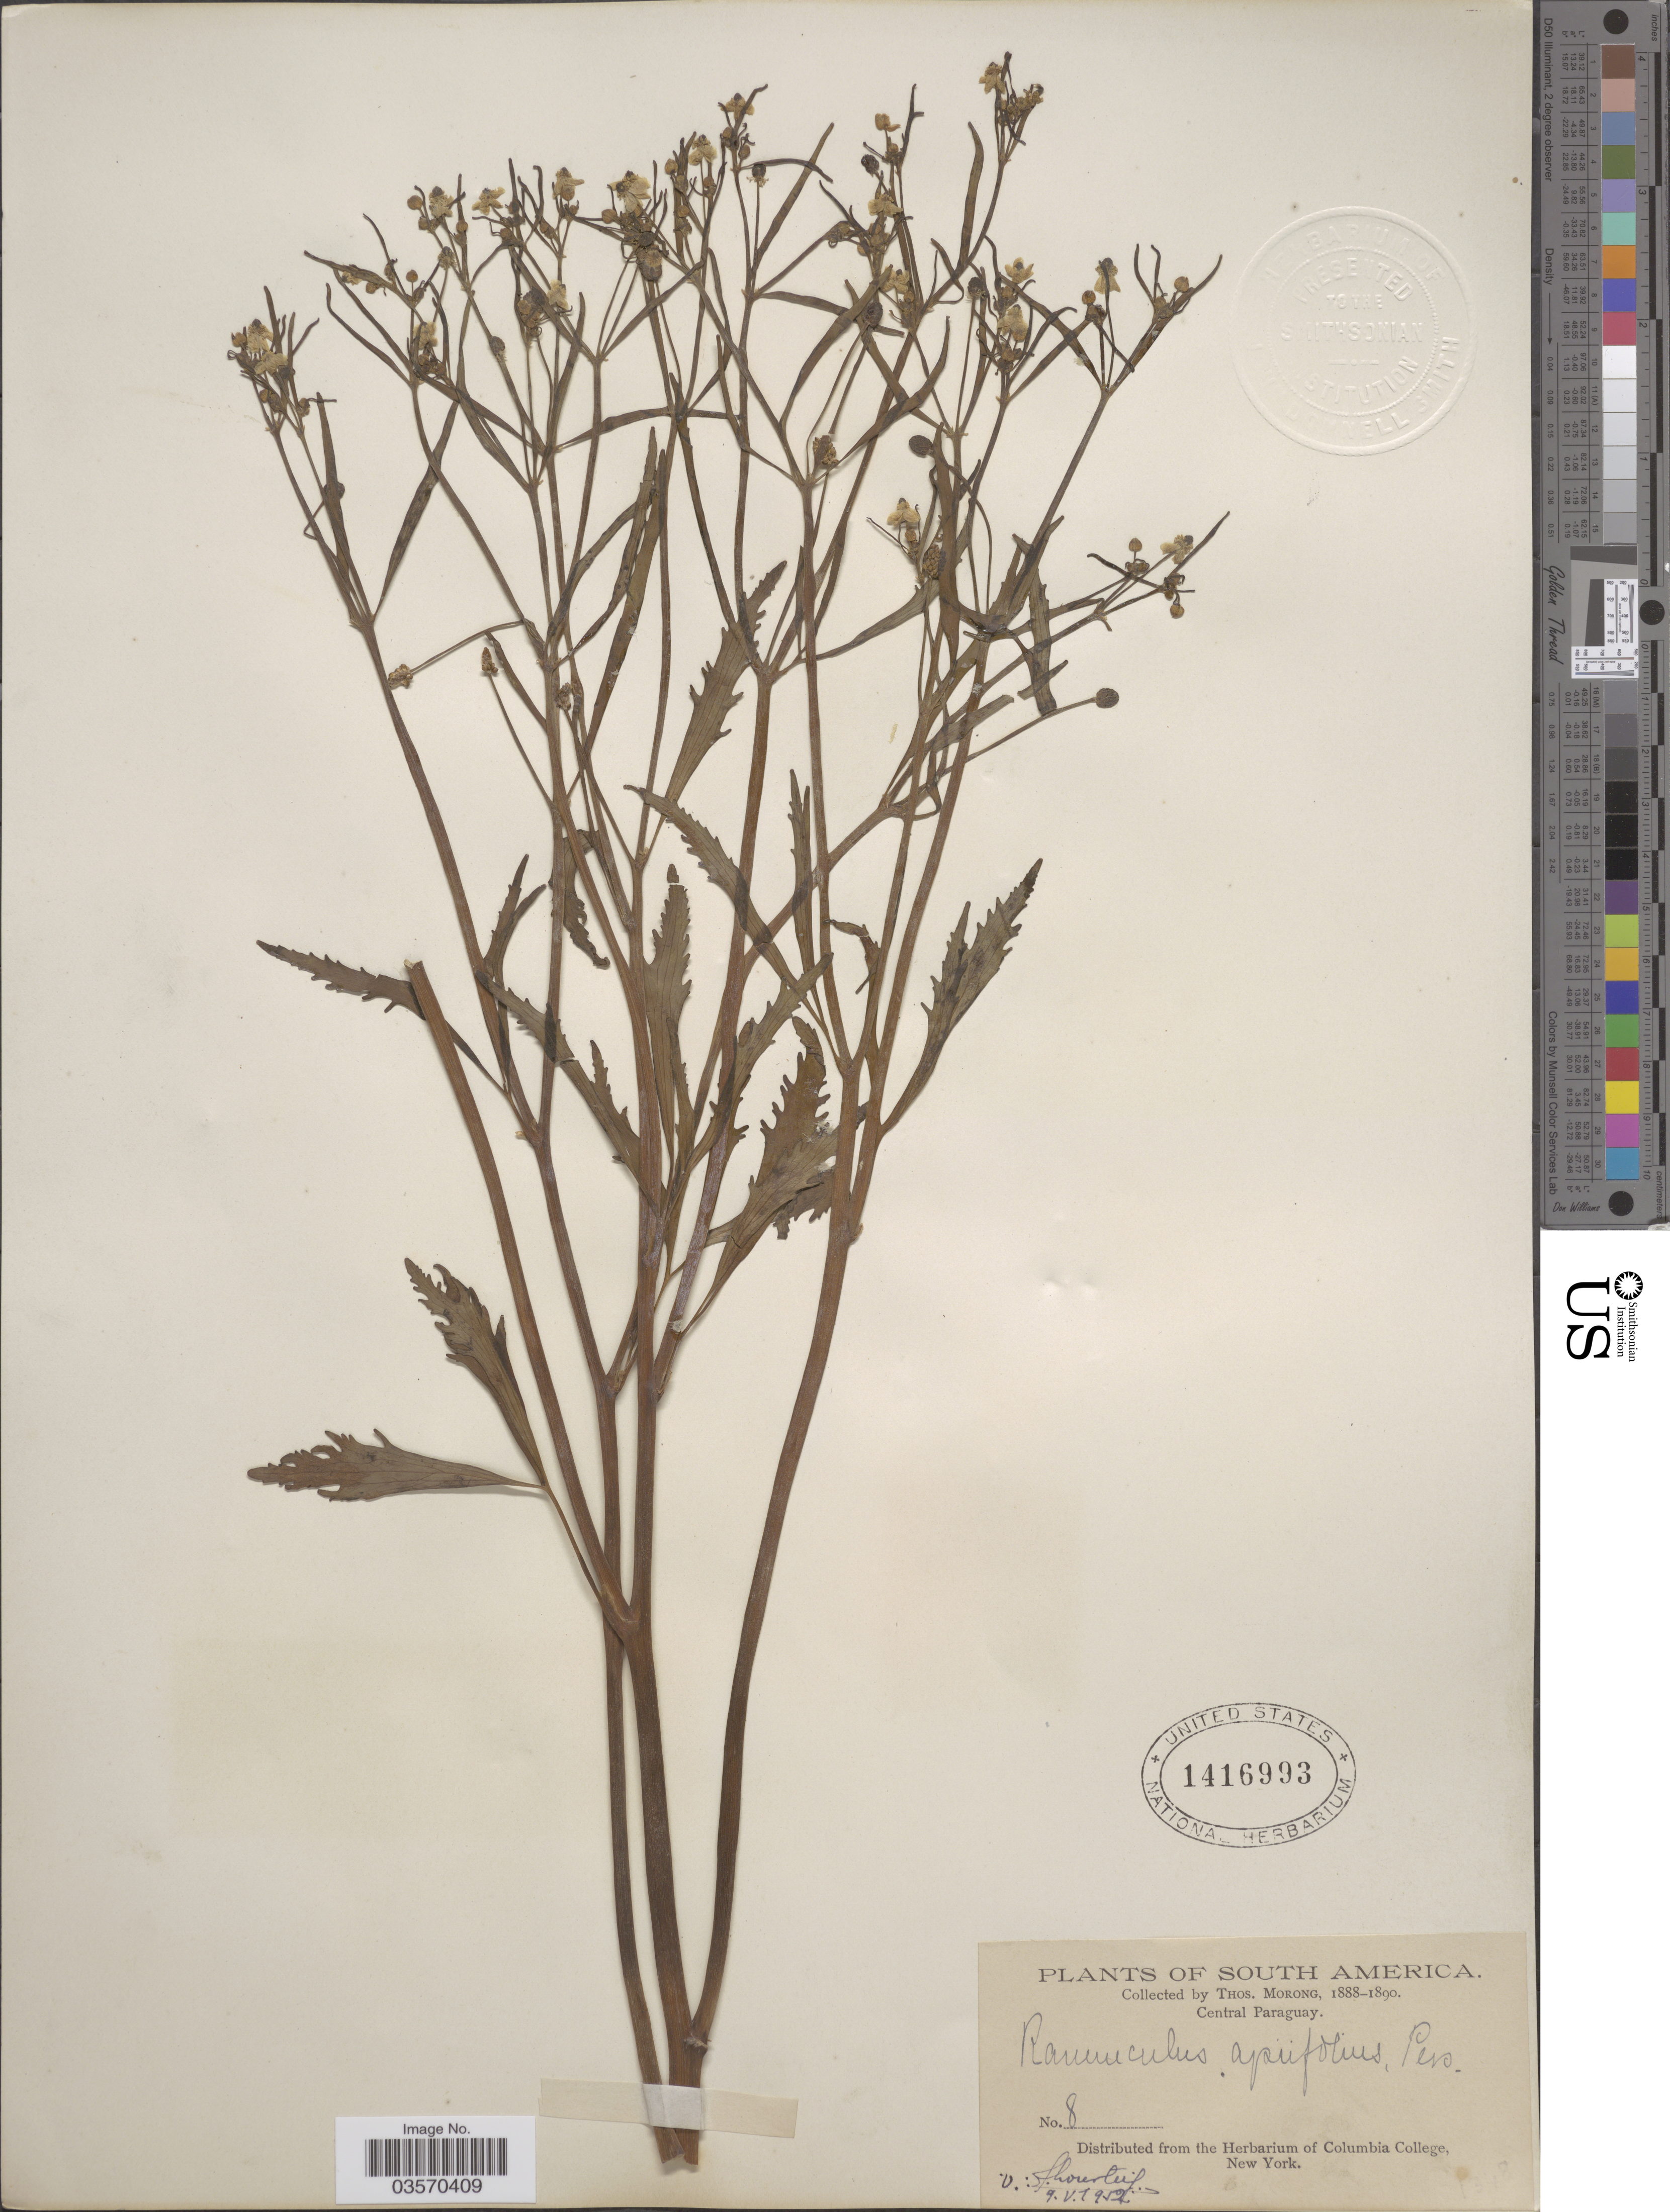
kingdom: Plantae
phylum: Tracheophyta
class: Magnoliopsida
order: Ranunculales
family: Ranunculaceae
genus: Ranunculus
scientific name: Ranunculus apiifolius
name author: Pers.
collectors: ex herb. T. Morong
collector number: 8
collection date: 1888/1890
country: Paraguay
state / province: Central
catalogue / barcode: US 1416993